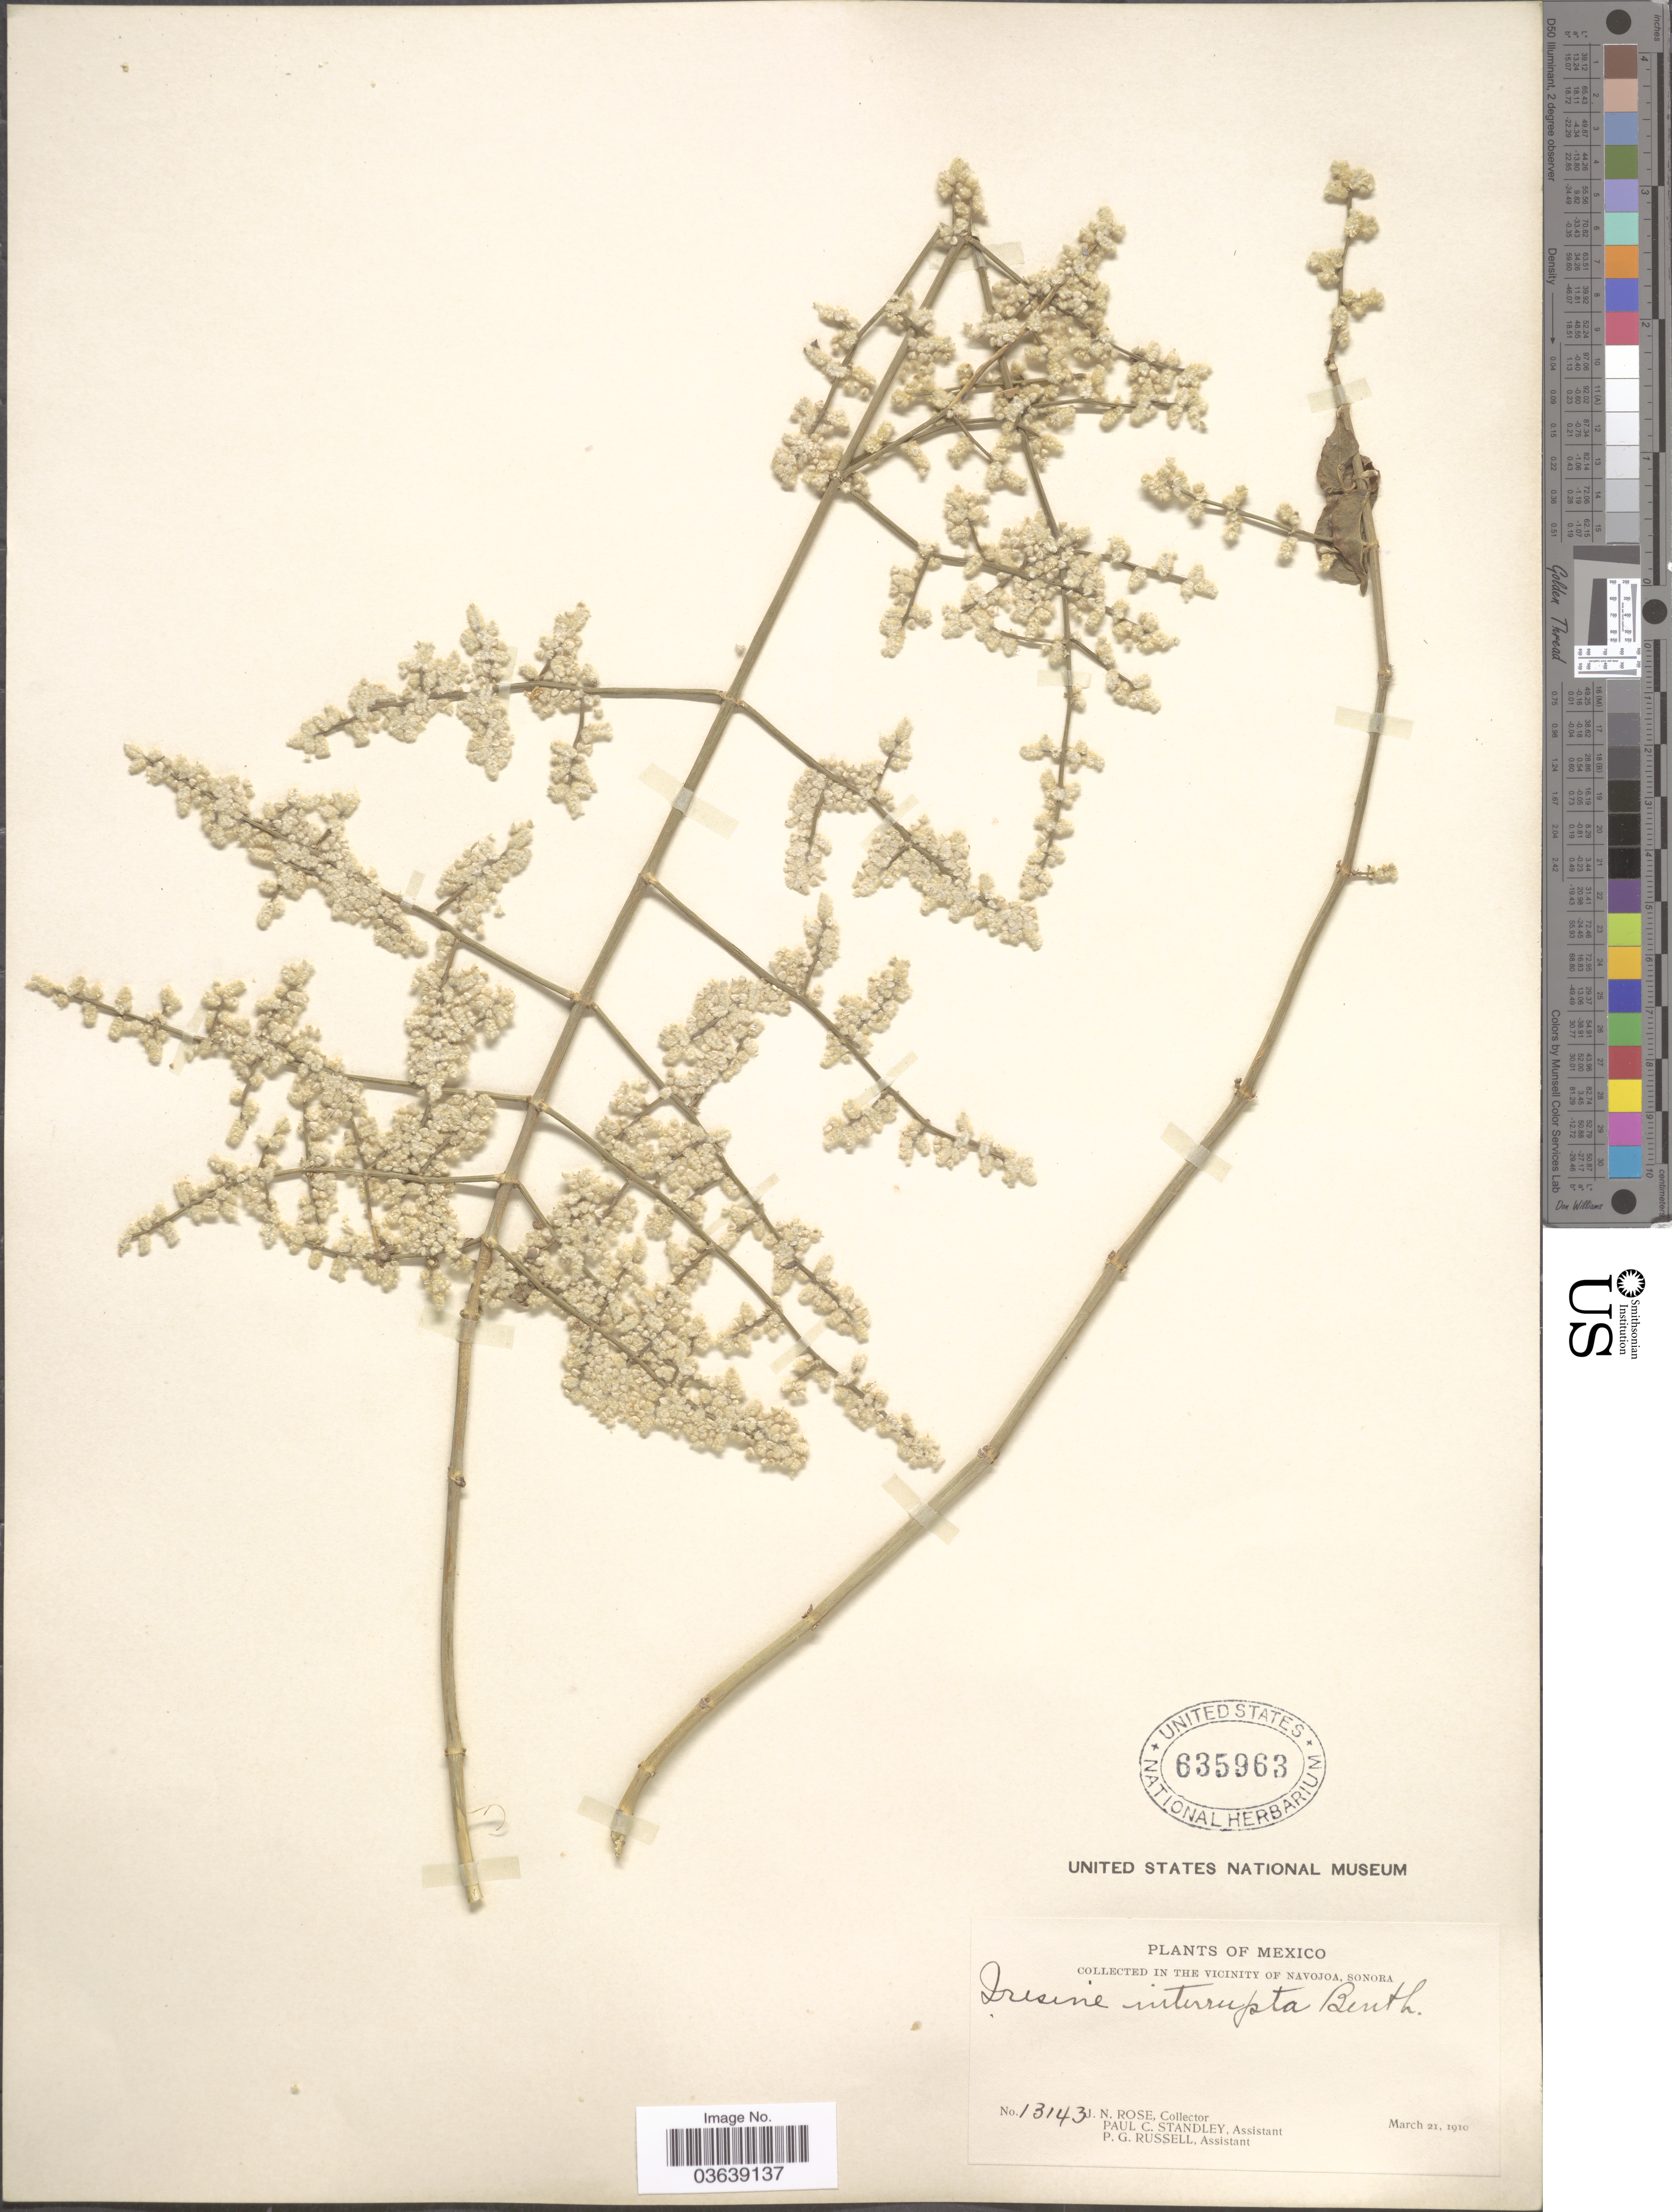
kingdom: Plantae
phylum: Tracheophyta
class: Magnoliopsida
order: Caryophyllales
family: Amaranthaceae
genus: Iresine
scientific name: Iresine interrupta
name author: Benth.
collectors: J. N. Rose, P. C. Standley & P. G. Russell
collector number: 13143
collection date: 1910-03-21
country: Mexico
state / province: Sonora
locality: In the vicinity of Navojoa.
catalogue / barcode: US 635963